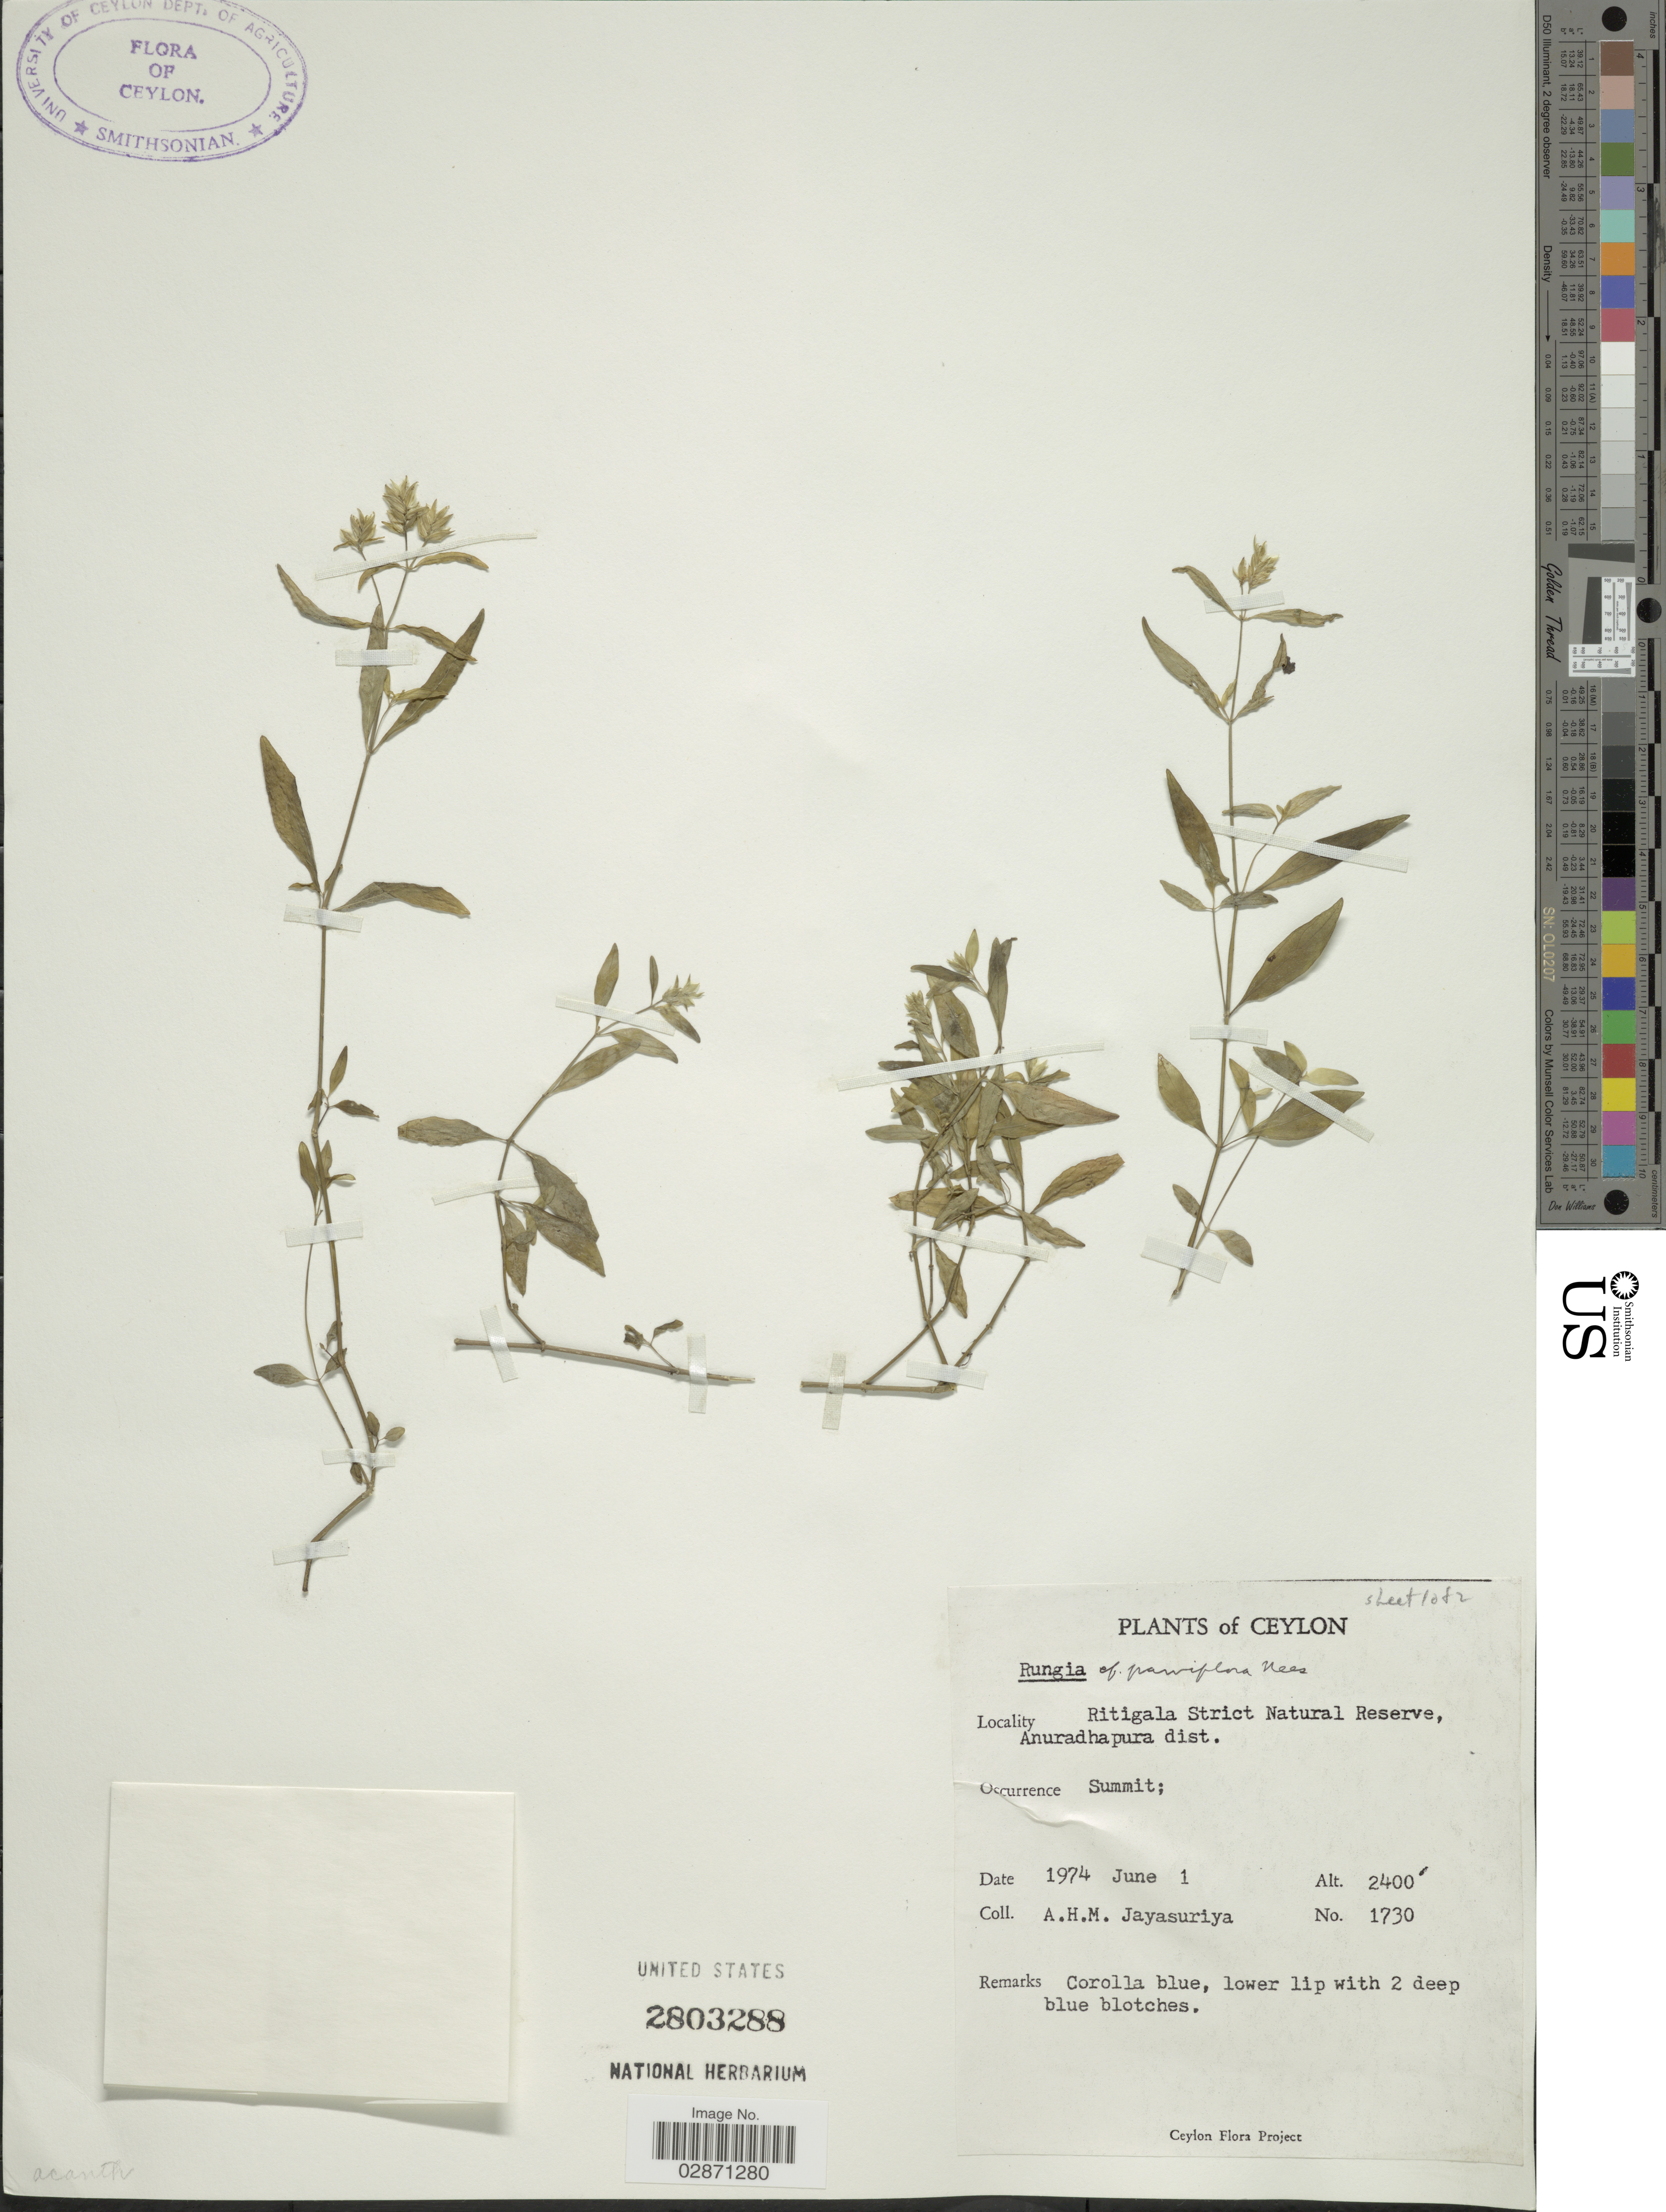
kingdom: Plantae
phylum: Tracheophyta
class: Magnoliopsida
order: Lamiales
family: Acanthaceae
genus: Rungia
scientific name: Rungia parviflora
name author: Nees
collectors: A. H. Jayasuriya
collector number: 1730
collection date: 1974-06-01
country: Sri Lanka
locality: Ceylon. Ritigala Strict Natural Reserve, Anuradhapura dist.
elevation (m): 732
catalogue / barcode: US 2803288